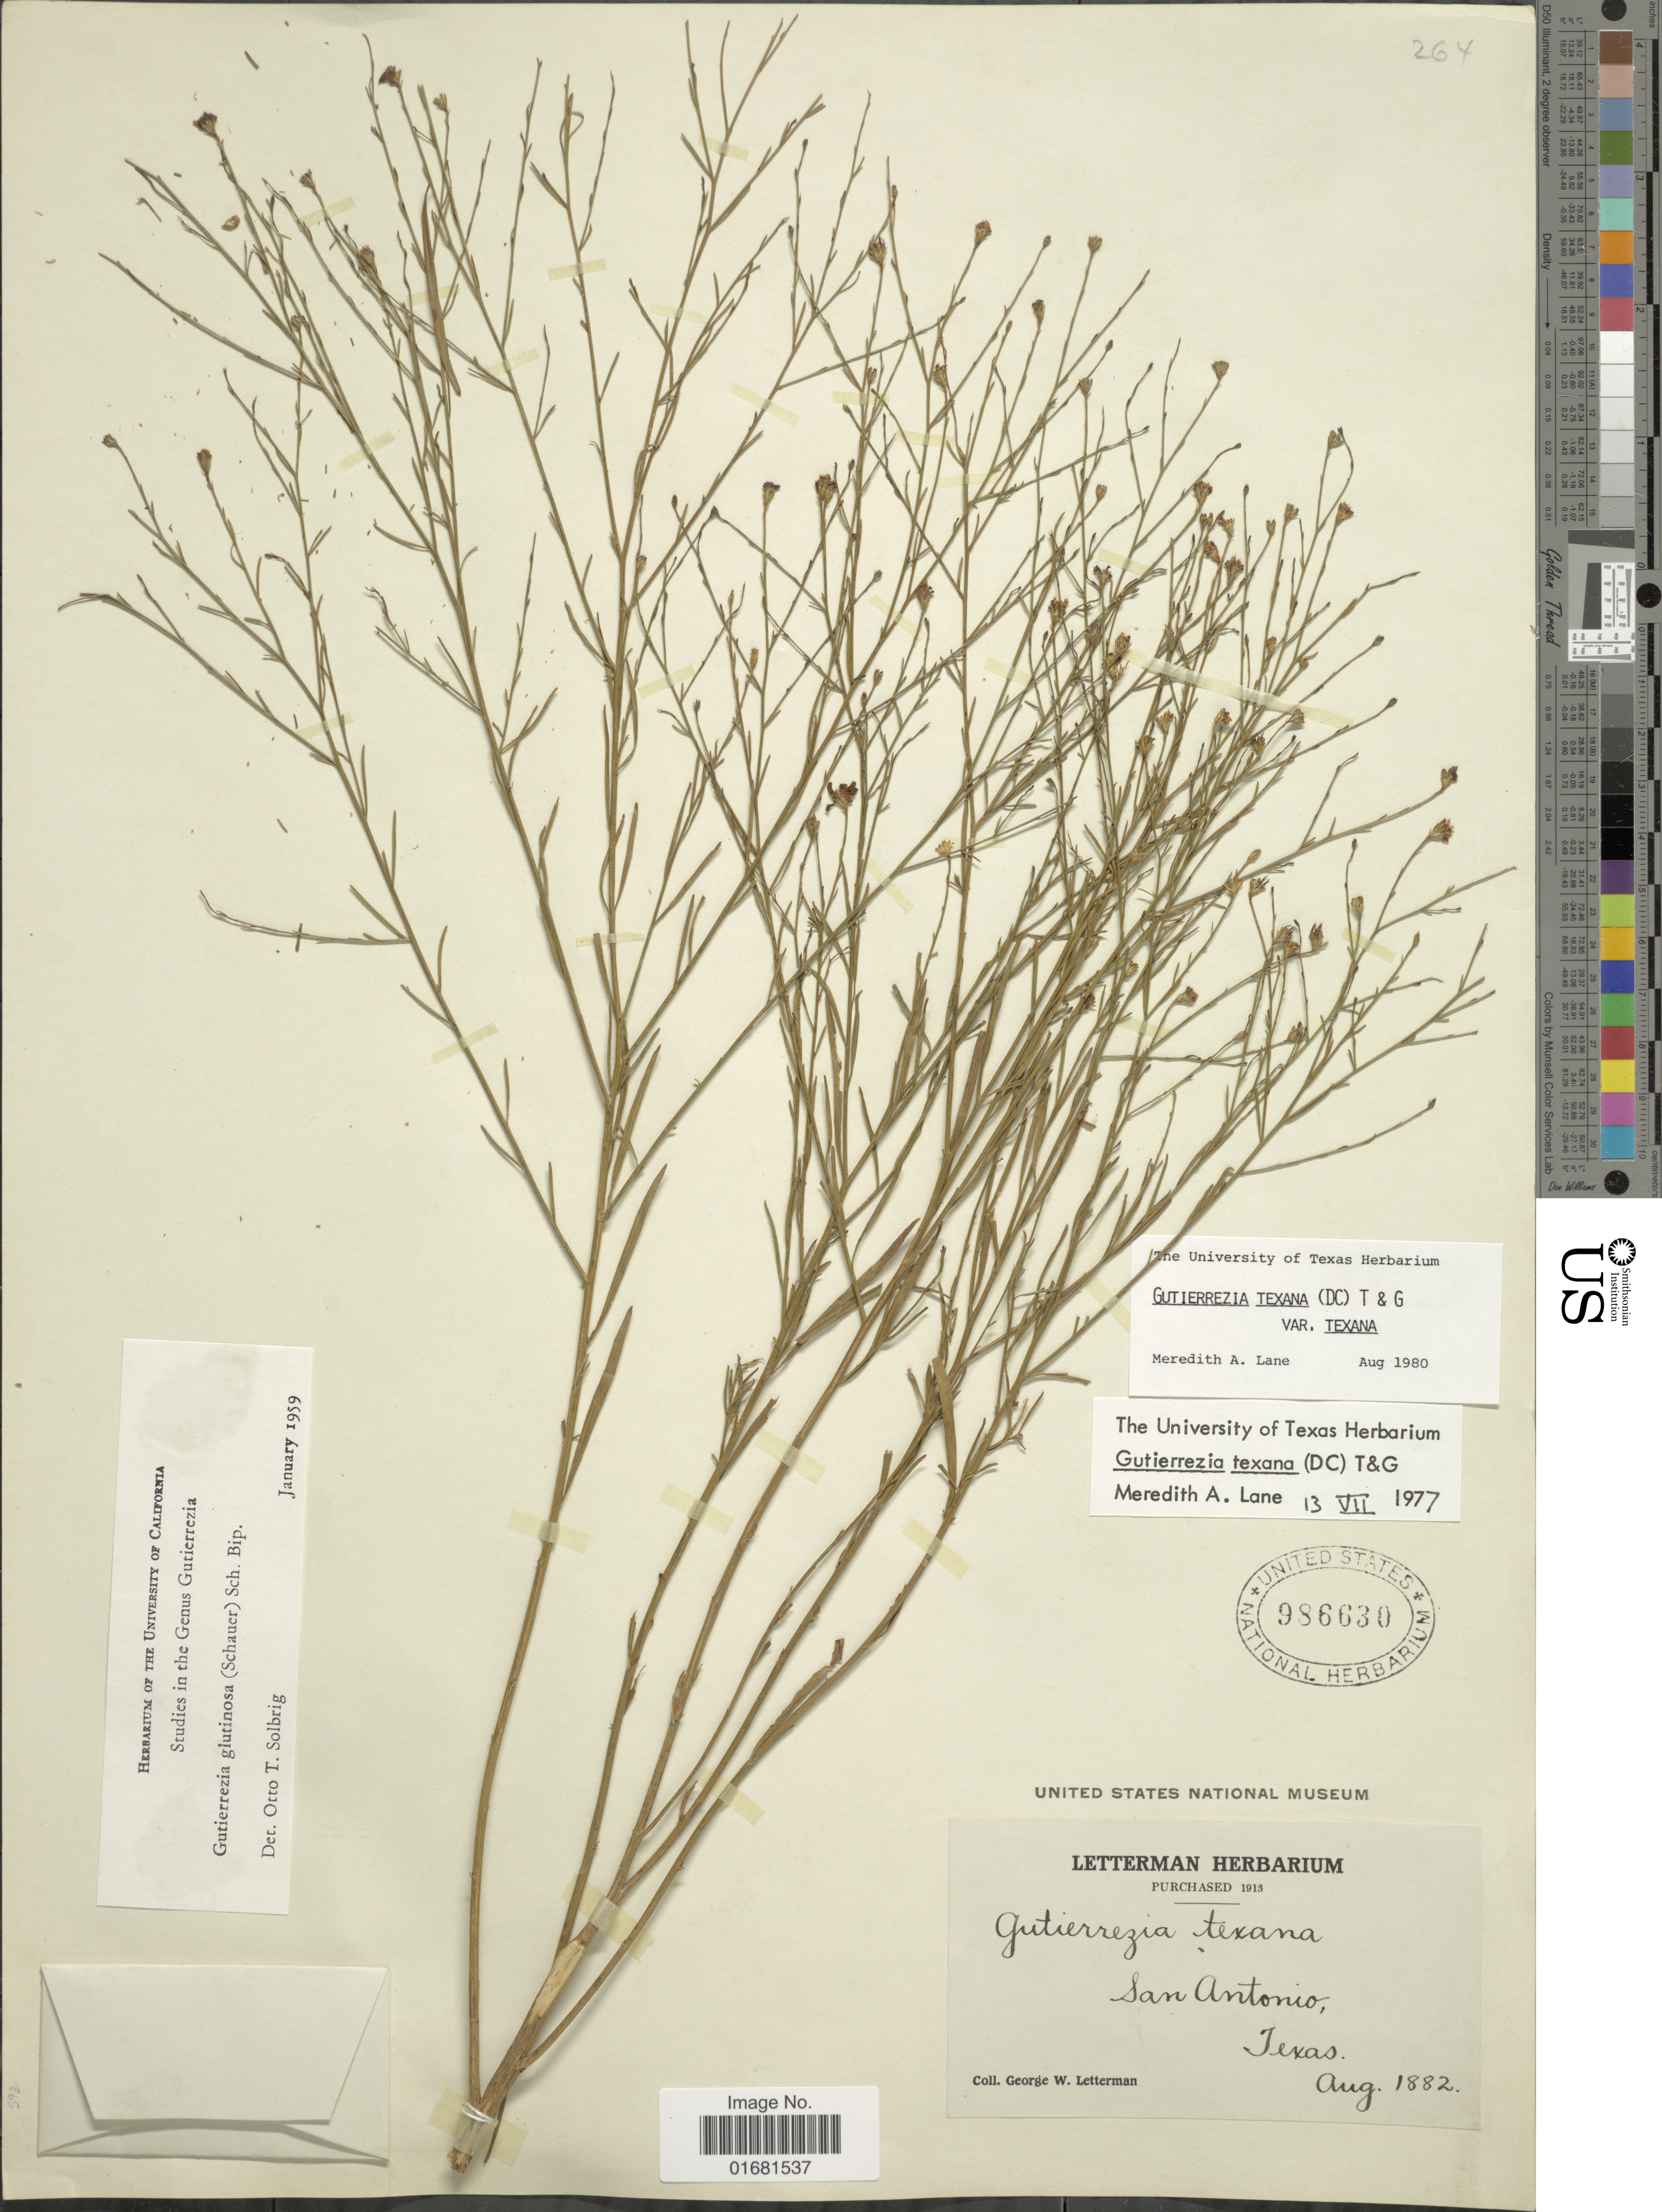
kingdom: Plantae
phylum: Tracheophyta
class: Magnoliopsida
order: Asterales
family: Asteraceae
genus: Gutierrezia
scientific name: Gutierrezia texana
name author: (DC.) Torr. & A. Gray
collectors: G. W. Letterman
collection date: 1882-08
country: United States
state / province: Texas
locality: San Antonio, Texas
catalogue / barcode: US 986630